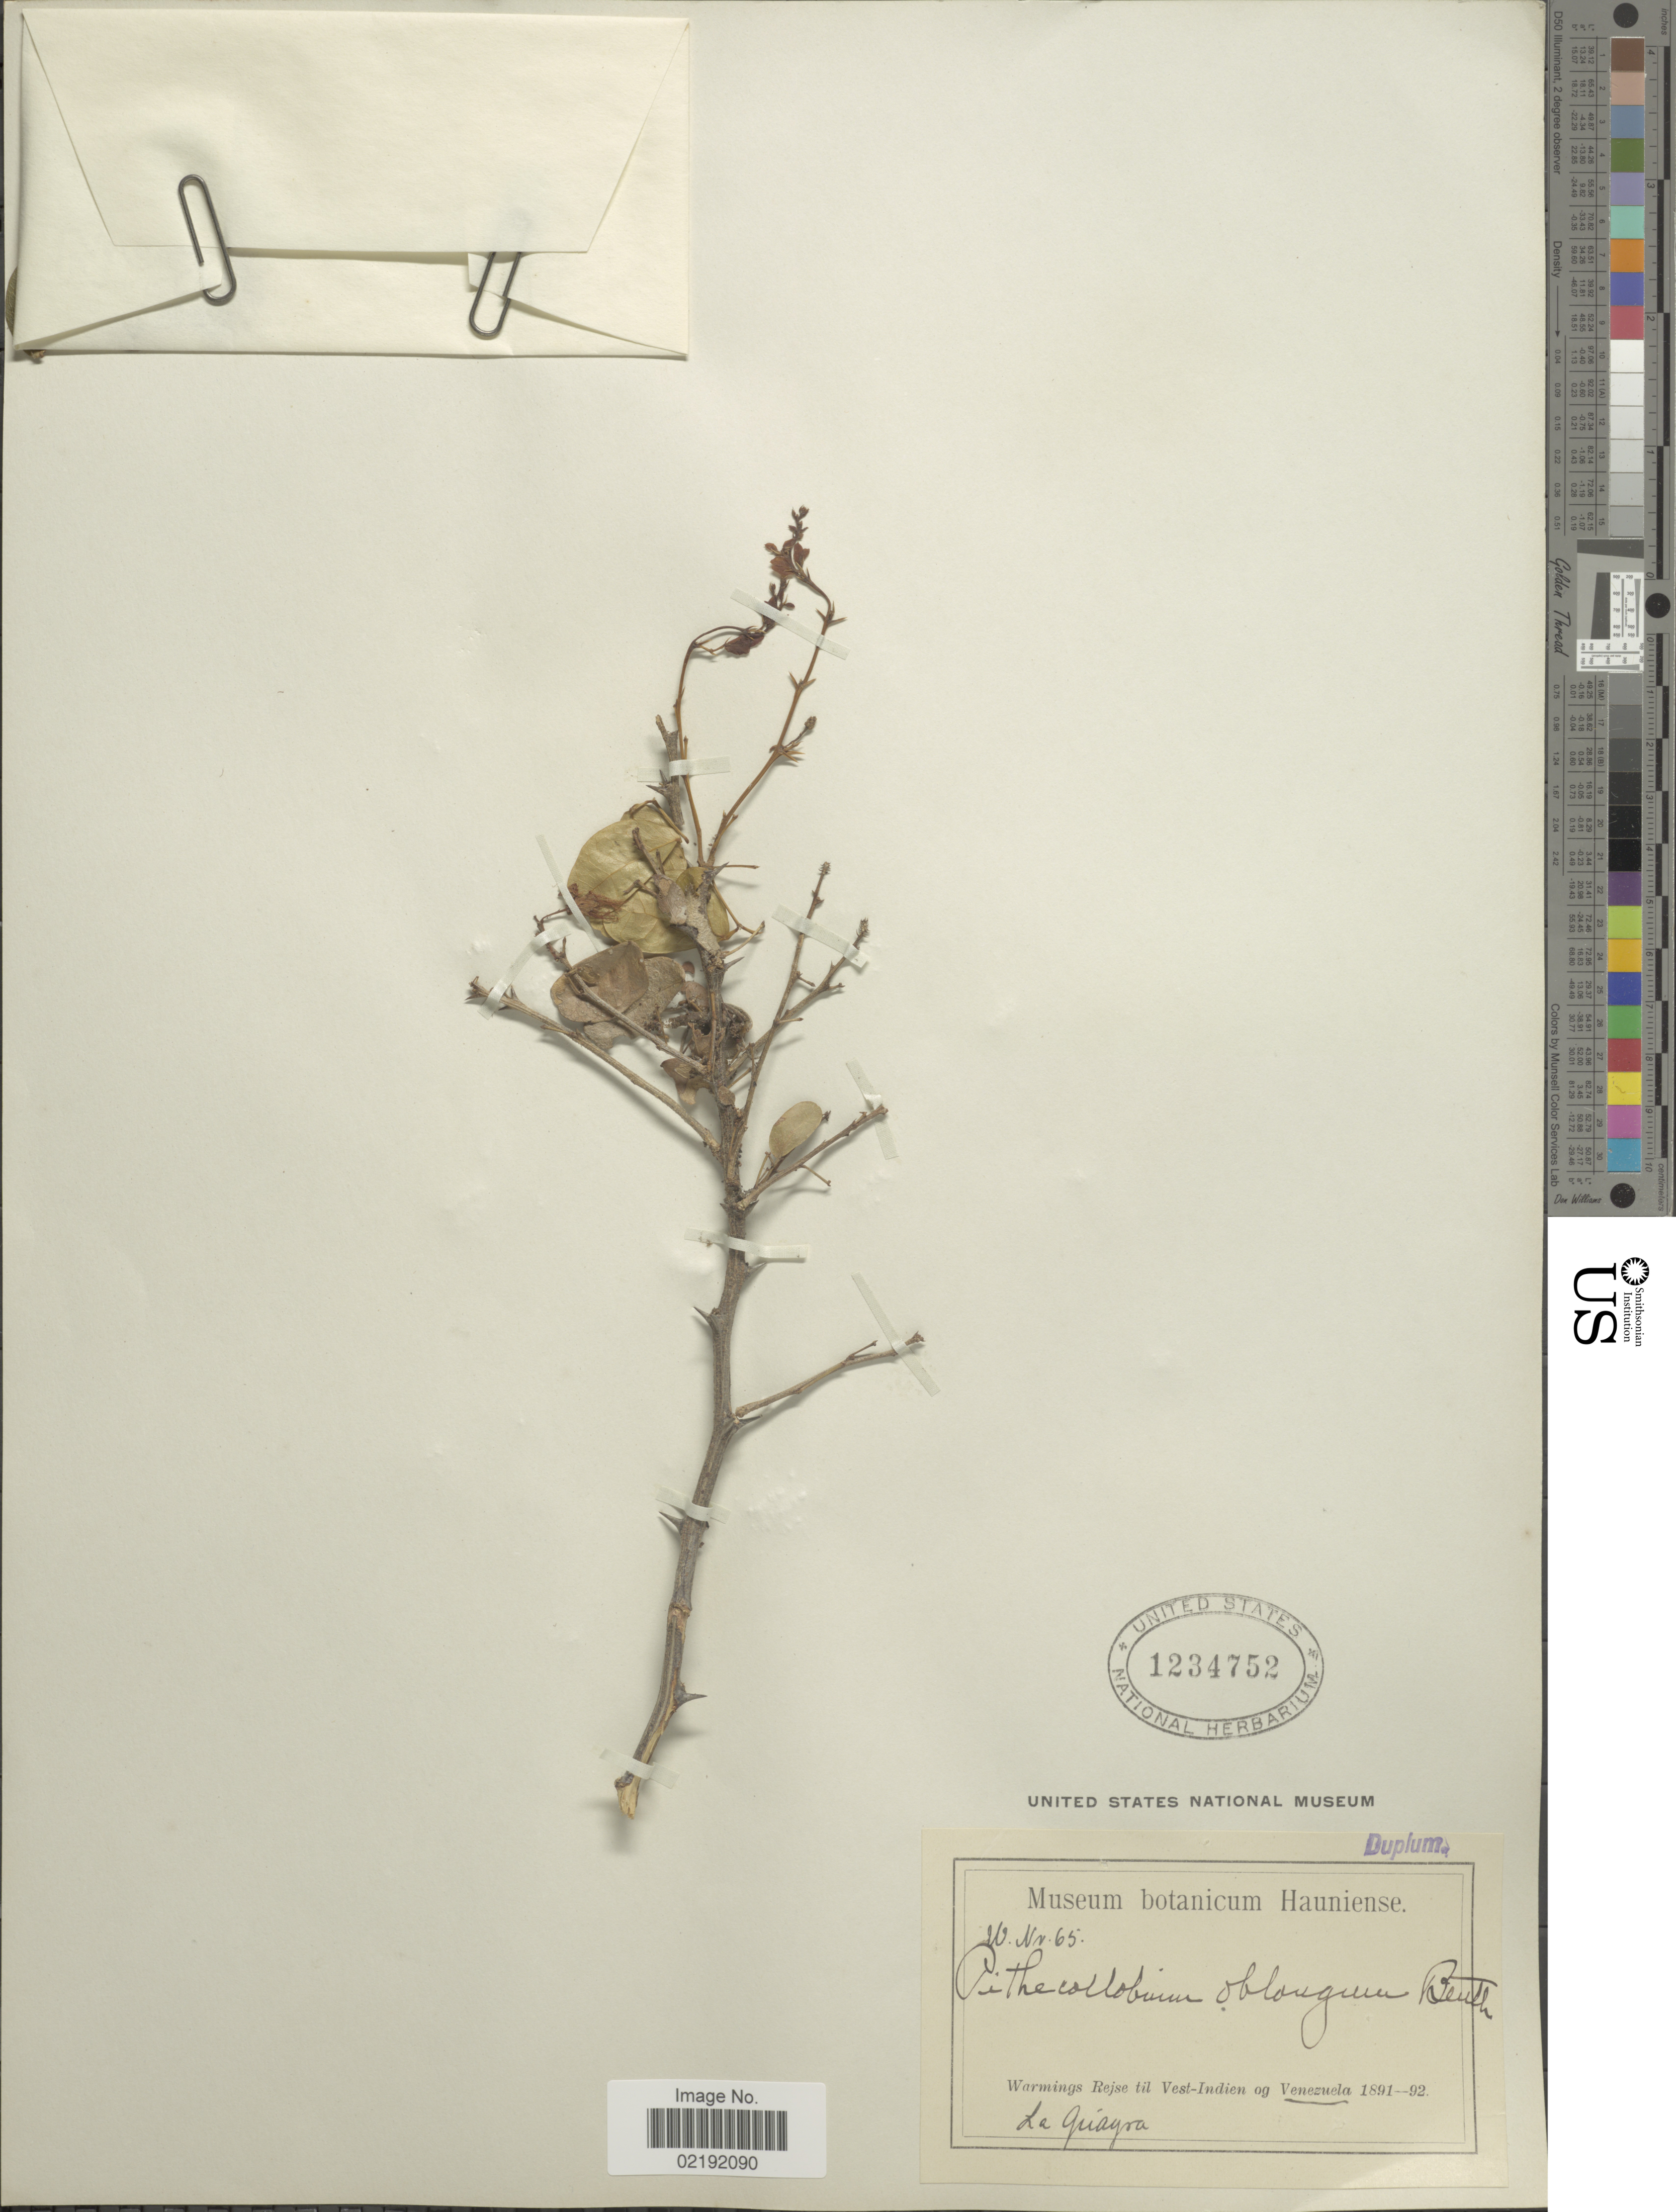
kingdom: Plantae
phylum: Tracheophyta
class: Magnoliopsida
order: Fabales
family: Fabaceae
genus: Pithecellobium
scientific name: Pithecellobium oblongum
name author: Benth.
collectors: -. Warmings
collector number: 65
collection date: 1891/1892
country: Venezuela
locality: La Guayra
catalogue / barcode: US 1234752